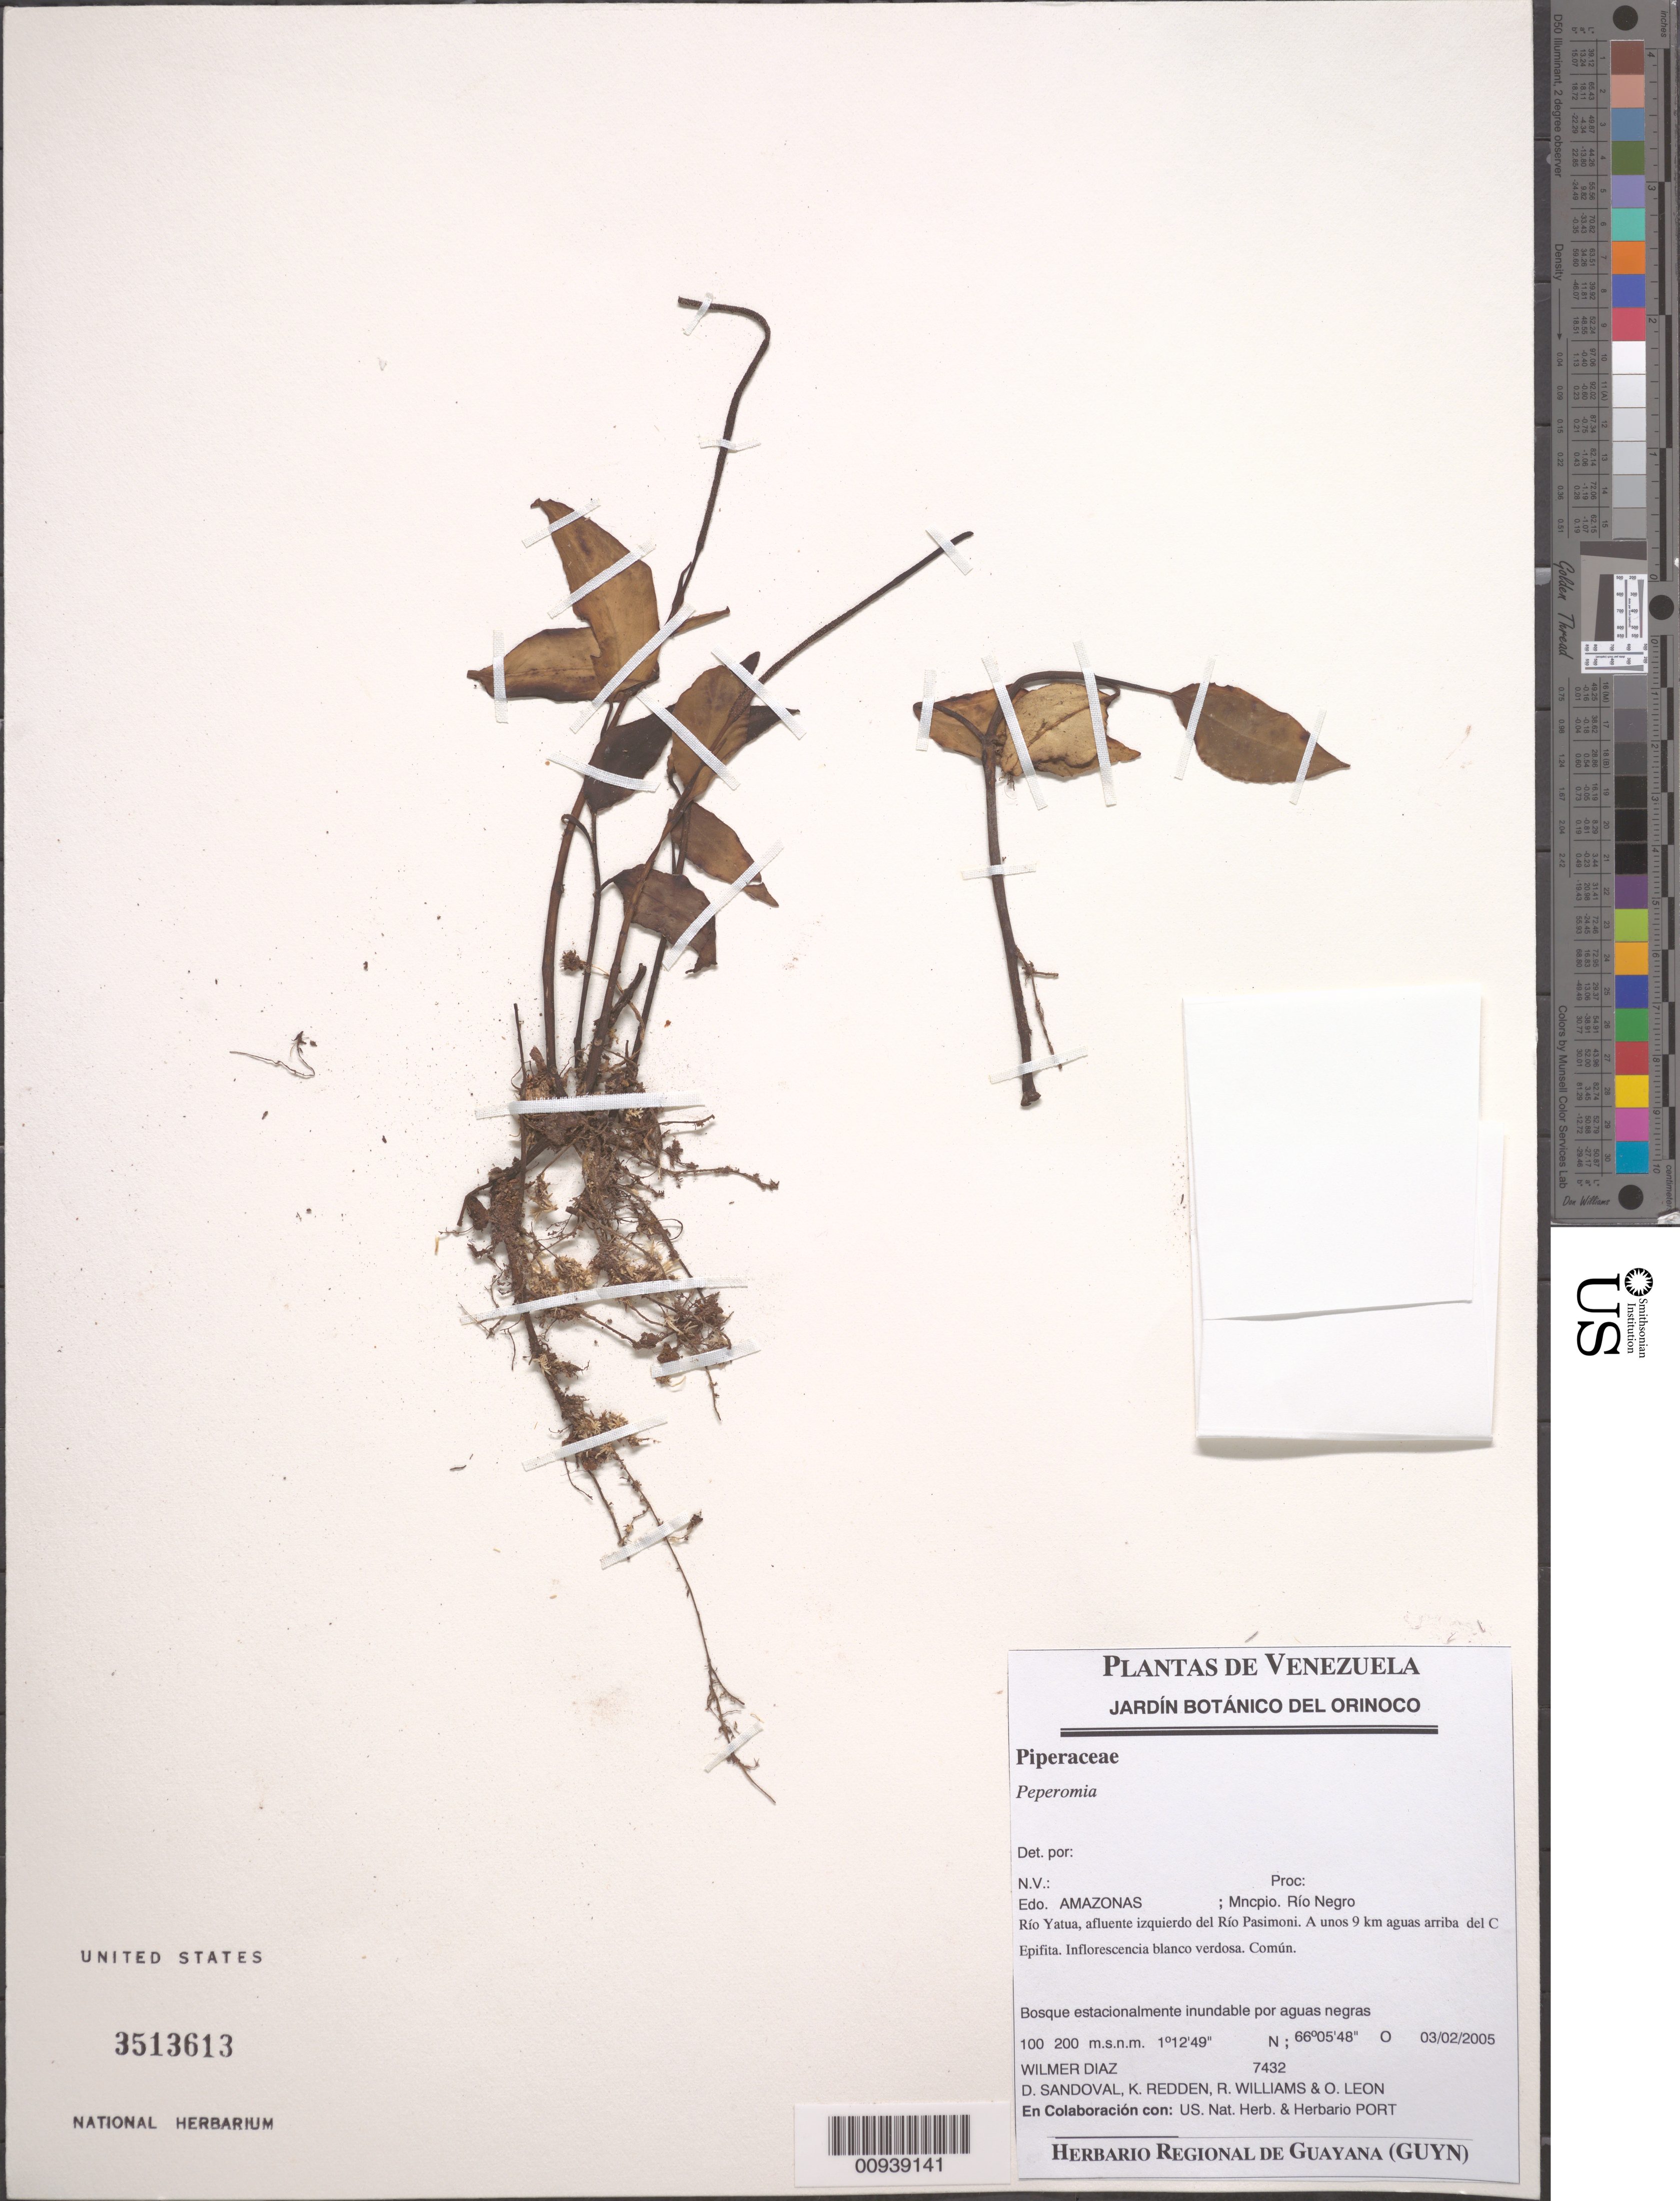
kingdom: Plantae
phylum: Tracheophyta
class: Magnoliopsida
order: Piperales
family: Piperaceae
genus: Peperomia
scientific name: Peperomia sp.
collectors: W. Díaz P., D. Sandoval, K. M. Redden, R. Williams & O. León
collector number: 7432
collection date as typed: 3-Feb-05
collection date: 2005-02-03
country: Venezuela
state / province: Amazonas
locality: Mun. Río Negro, Río Yatua, afluente izquierdo del Río Pasimoni, 9 km aguas arriba del Campamento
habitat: Bosque estacionalmente inundable por aguas negras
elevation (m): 100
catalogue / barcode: US 3513613